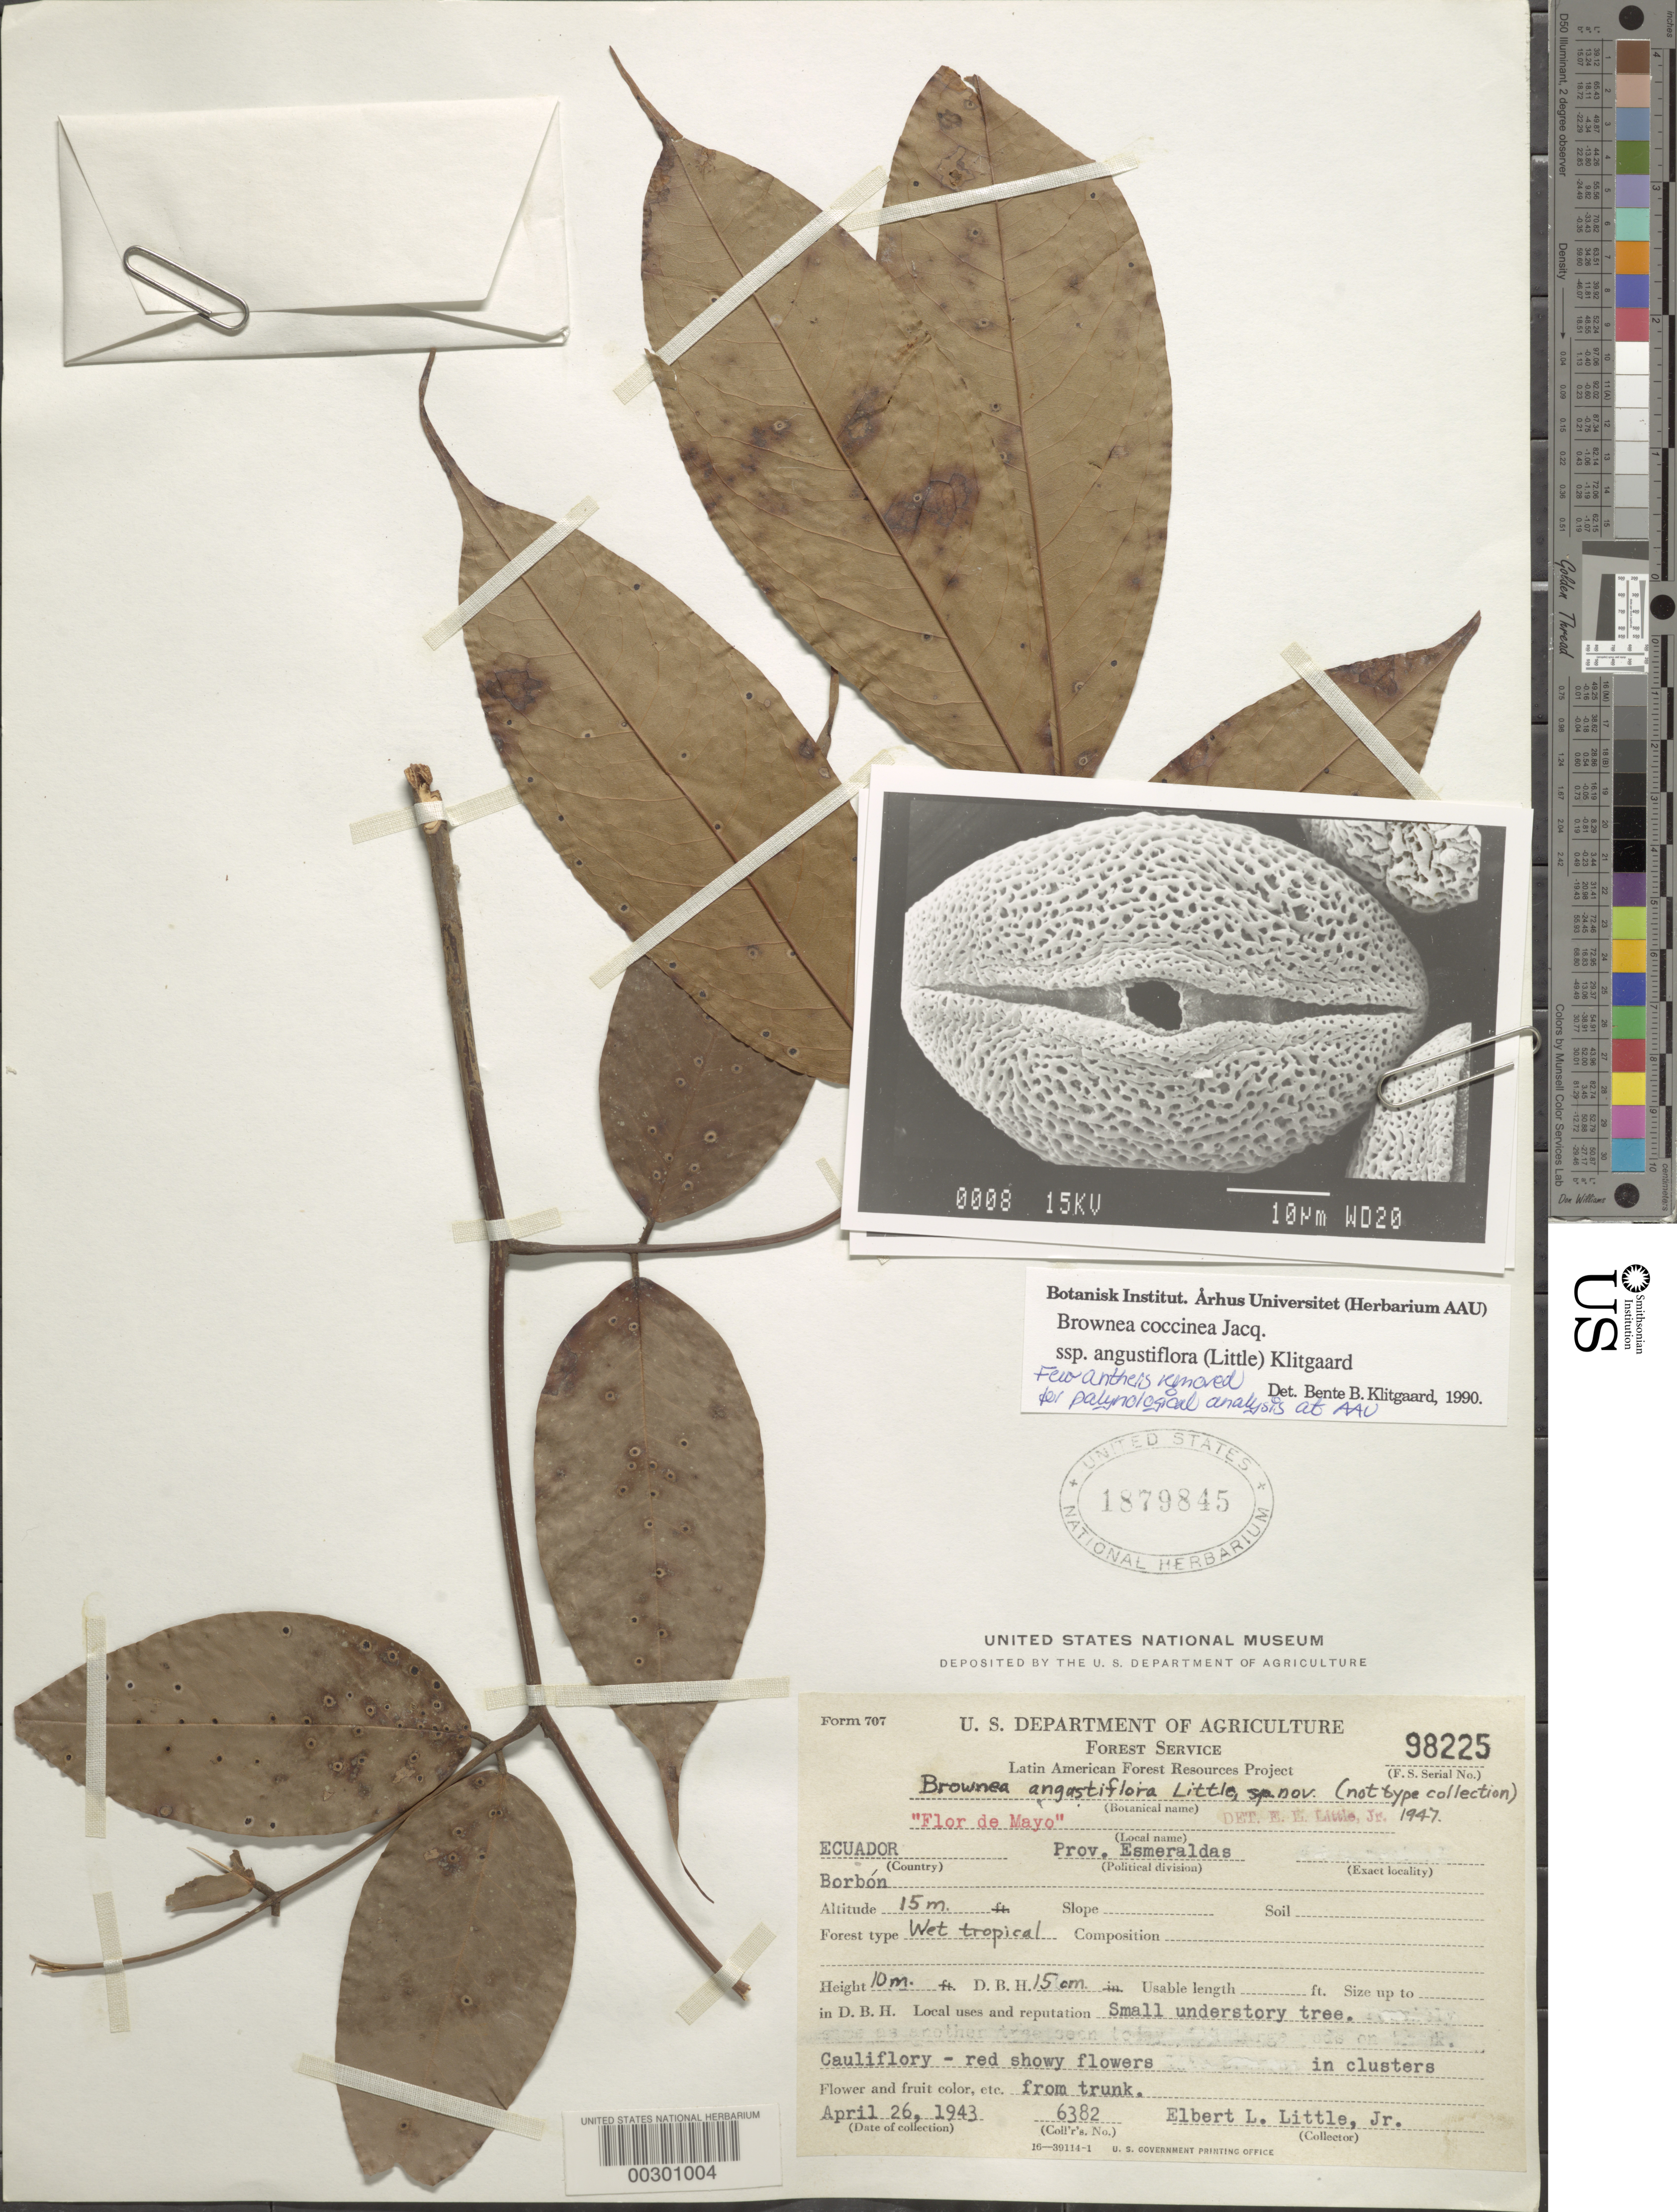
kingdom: Plantae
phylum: Tracheophyta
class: Magnoliopsida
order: Fabales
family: Fabaceae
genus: Brownea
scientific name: Brownea coccinea subsp. angustiflora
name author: (Little) Klitg.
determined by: Klitgaard, B. B.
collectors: E. L. Little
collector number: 6382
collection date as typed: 26 Apr 1943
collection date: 1943-04-26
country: Ecuador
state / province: Esmeraldas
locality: Borbon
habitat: Wet tropical forest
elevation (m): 15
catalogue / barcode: US 1879845